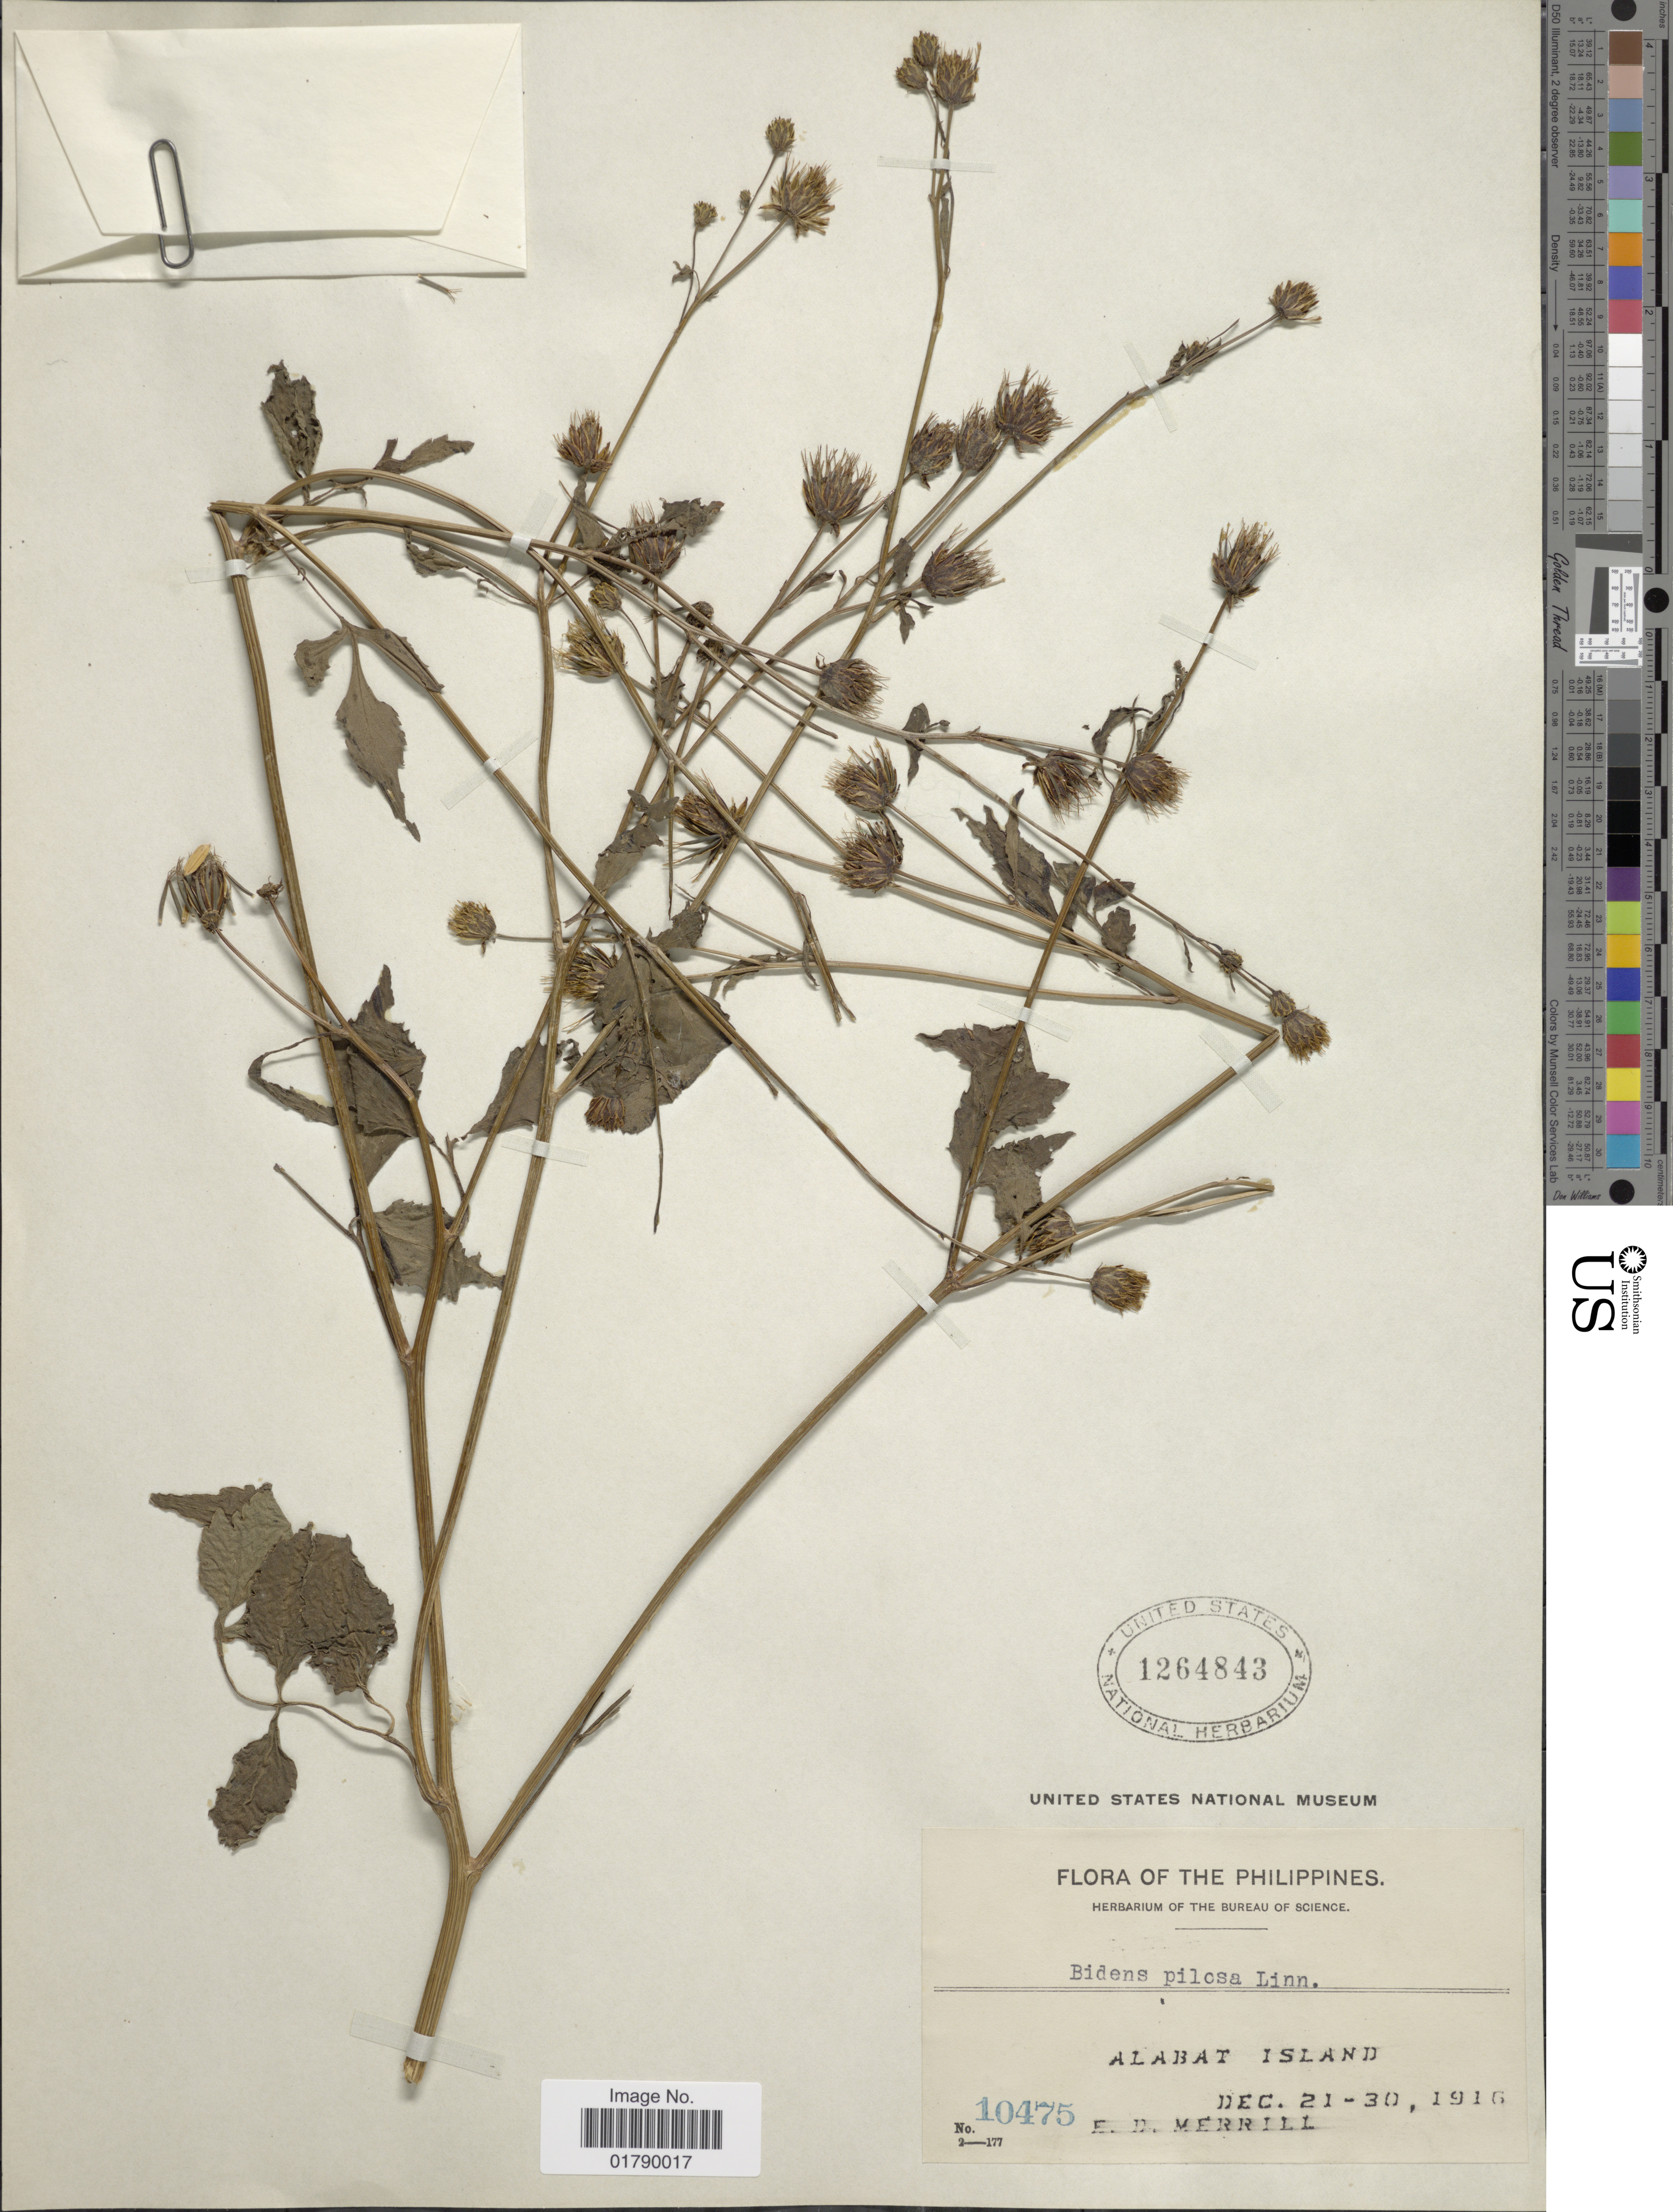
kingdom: Plantae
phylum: Tracheophyta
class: Magnoliopsida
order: Asterales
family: Asteraceae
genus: Bidens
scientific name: Bidens pilosa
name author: L.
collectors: E. D. Merrill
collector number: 10475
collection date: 1916-12-21/1916-12-30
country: Philippines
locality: Alabat Island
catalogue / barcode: US 1264843